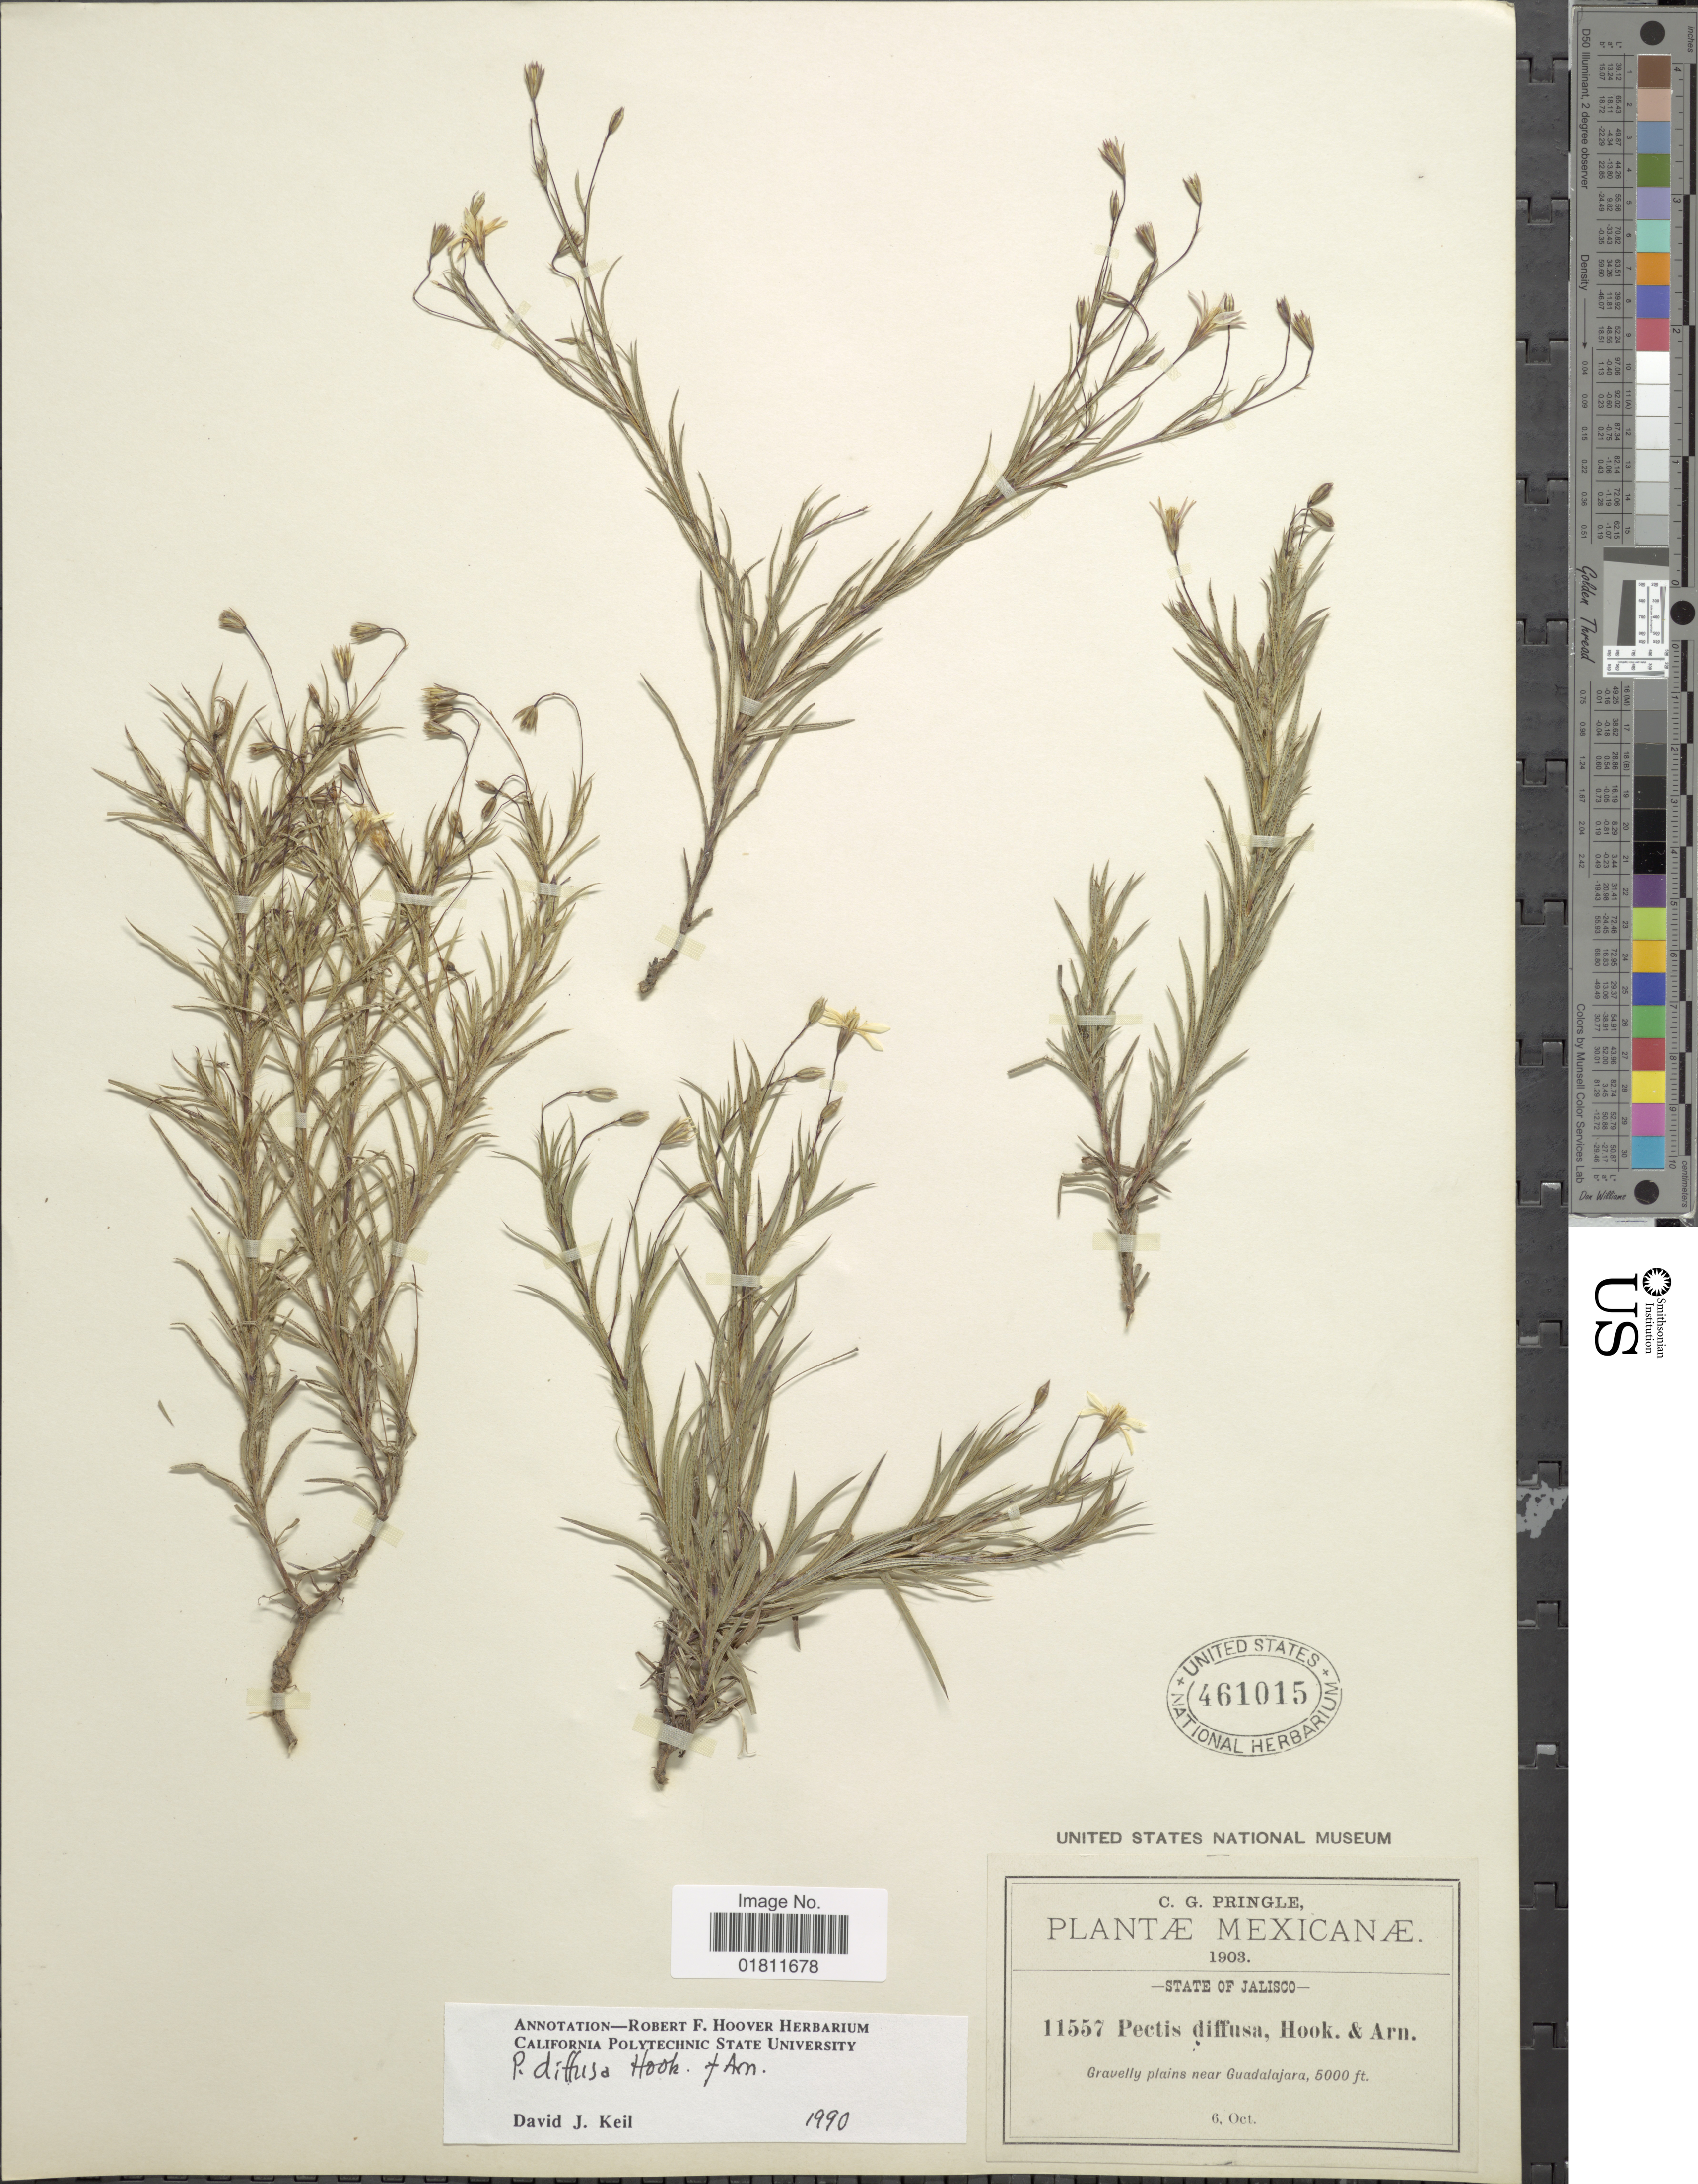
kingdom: Plantae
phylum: Tracheophyta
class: Magnoliopsida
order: Asterales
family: Asteraceae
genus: Pectis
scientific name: Pectis diffusa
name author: Hook. & Arn.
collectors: C. G. Pringle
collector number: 11557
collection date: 1903-10-06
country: Mexico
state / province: Jalisco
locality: State of Jalisco, Mexico.. Gravelly plains near Guadalajara.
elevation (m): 1524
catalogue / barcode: US 461015